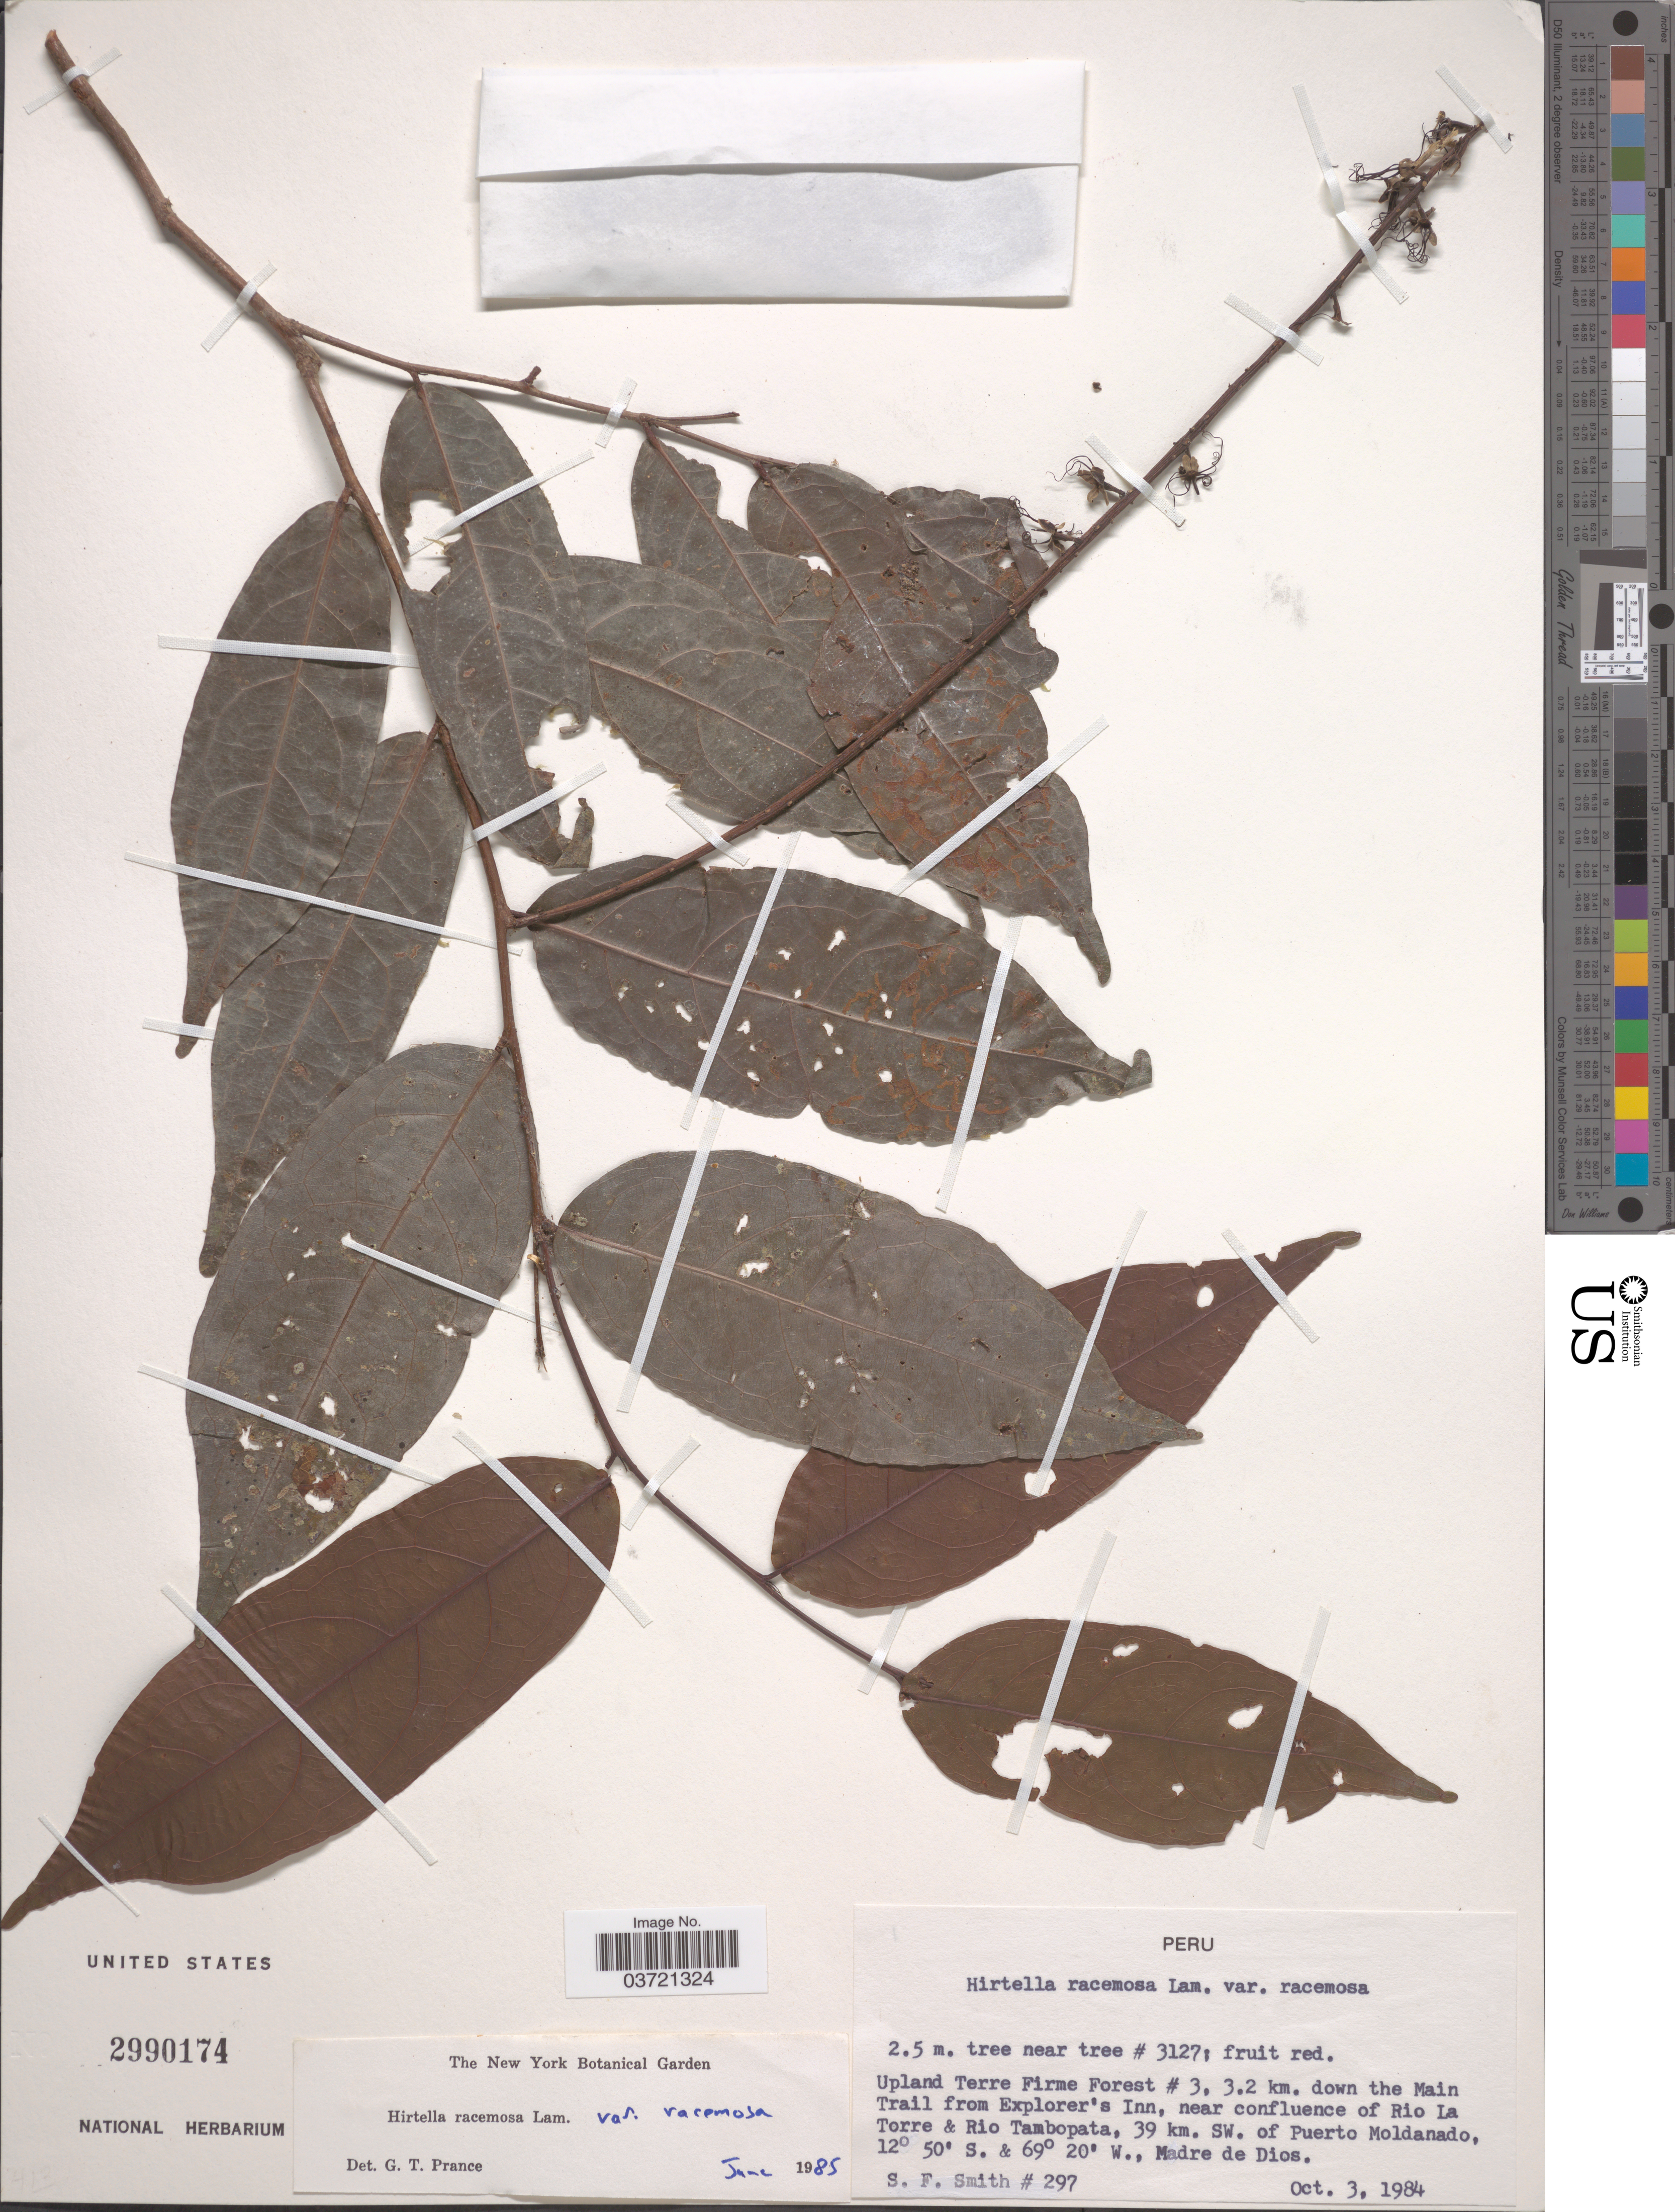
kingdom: Plantae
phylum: Tracheophyta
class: Magnoliopsida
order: Malpighiales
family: Chrysobalanaceae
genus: Hirtella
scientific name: Hirtella racemosa var. racemosa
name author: Lam.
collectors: S.F. Smith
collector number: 297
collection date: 1984-10-03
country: Peru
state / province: Madre de Dios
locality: Upland Terre Firme Forest # 3, 3.2 km. down Main Trail from Explorer's Inn, near confluence of Rio La Torre & Rio Tambopata , 39 km. SW. of Puerto Moldanado.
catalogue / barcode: US 2990174